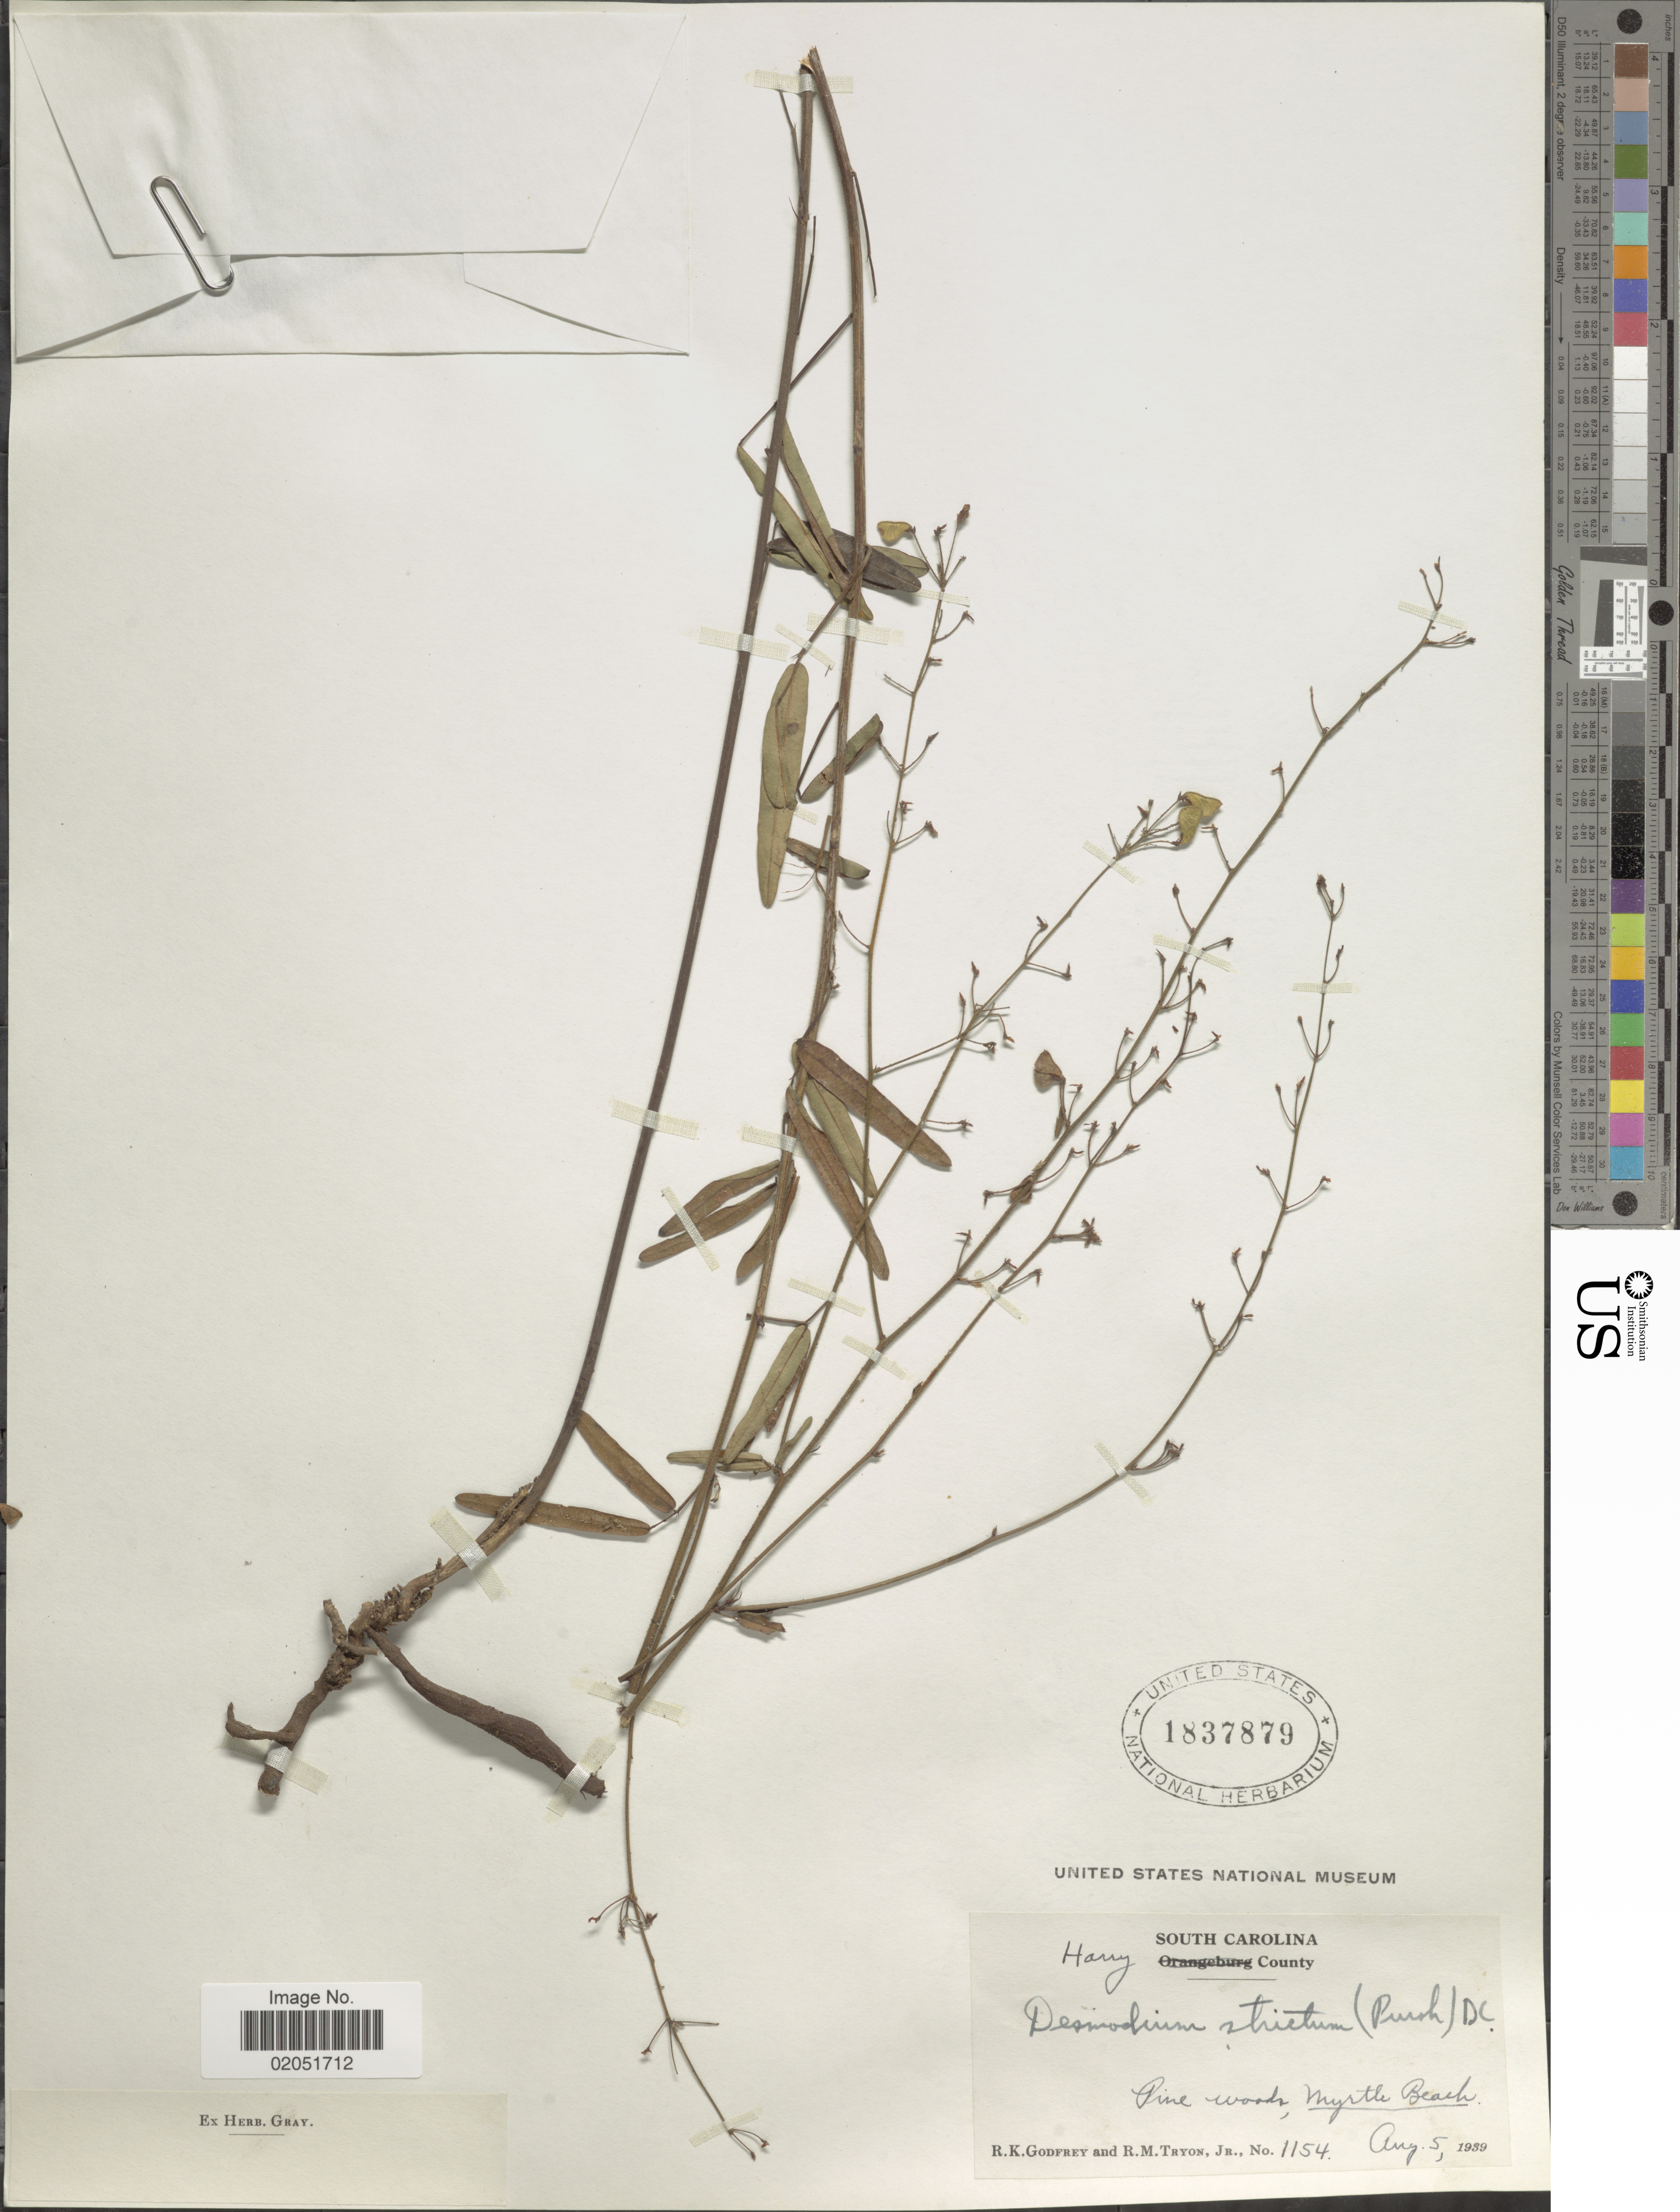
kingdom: Plantae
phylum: Tracheophyta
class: Magnoliopsida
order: Fabales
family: Fabaceae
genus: Desmodium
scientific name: Desmodium strictum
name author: (Pursh) DC.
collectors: R. K. Godfrey & R. M. Tryon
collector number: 1154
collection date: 1939-08-05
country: United States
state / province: South Carolina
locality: Harry County, Pine woods, Myrthe Beach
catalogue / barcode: US 1837879